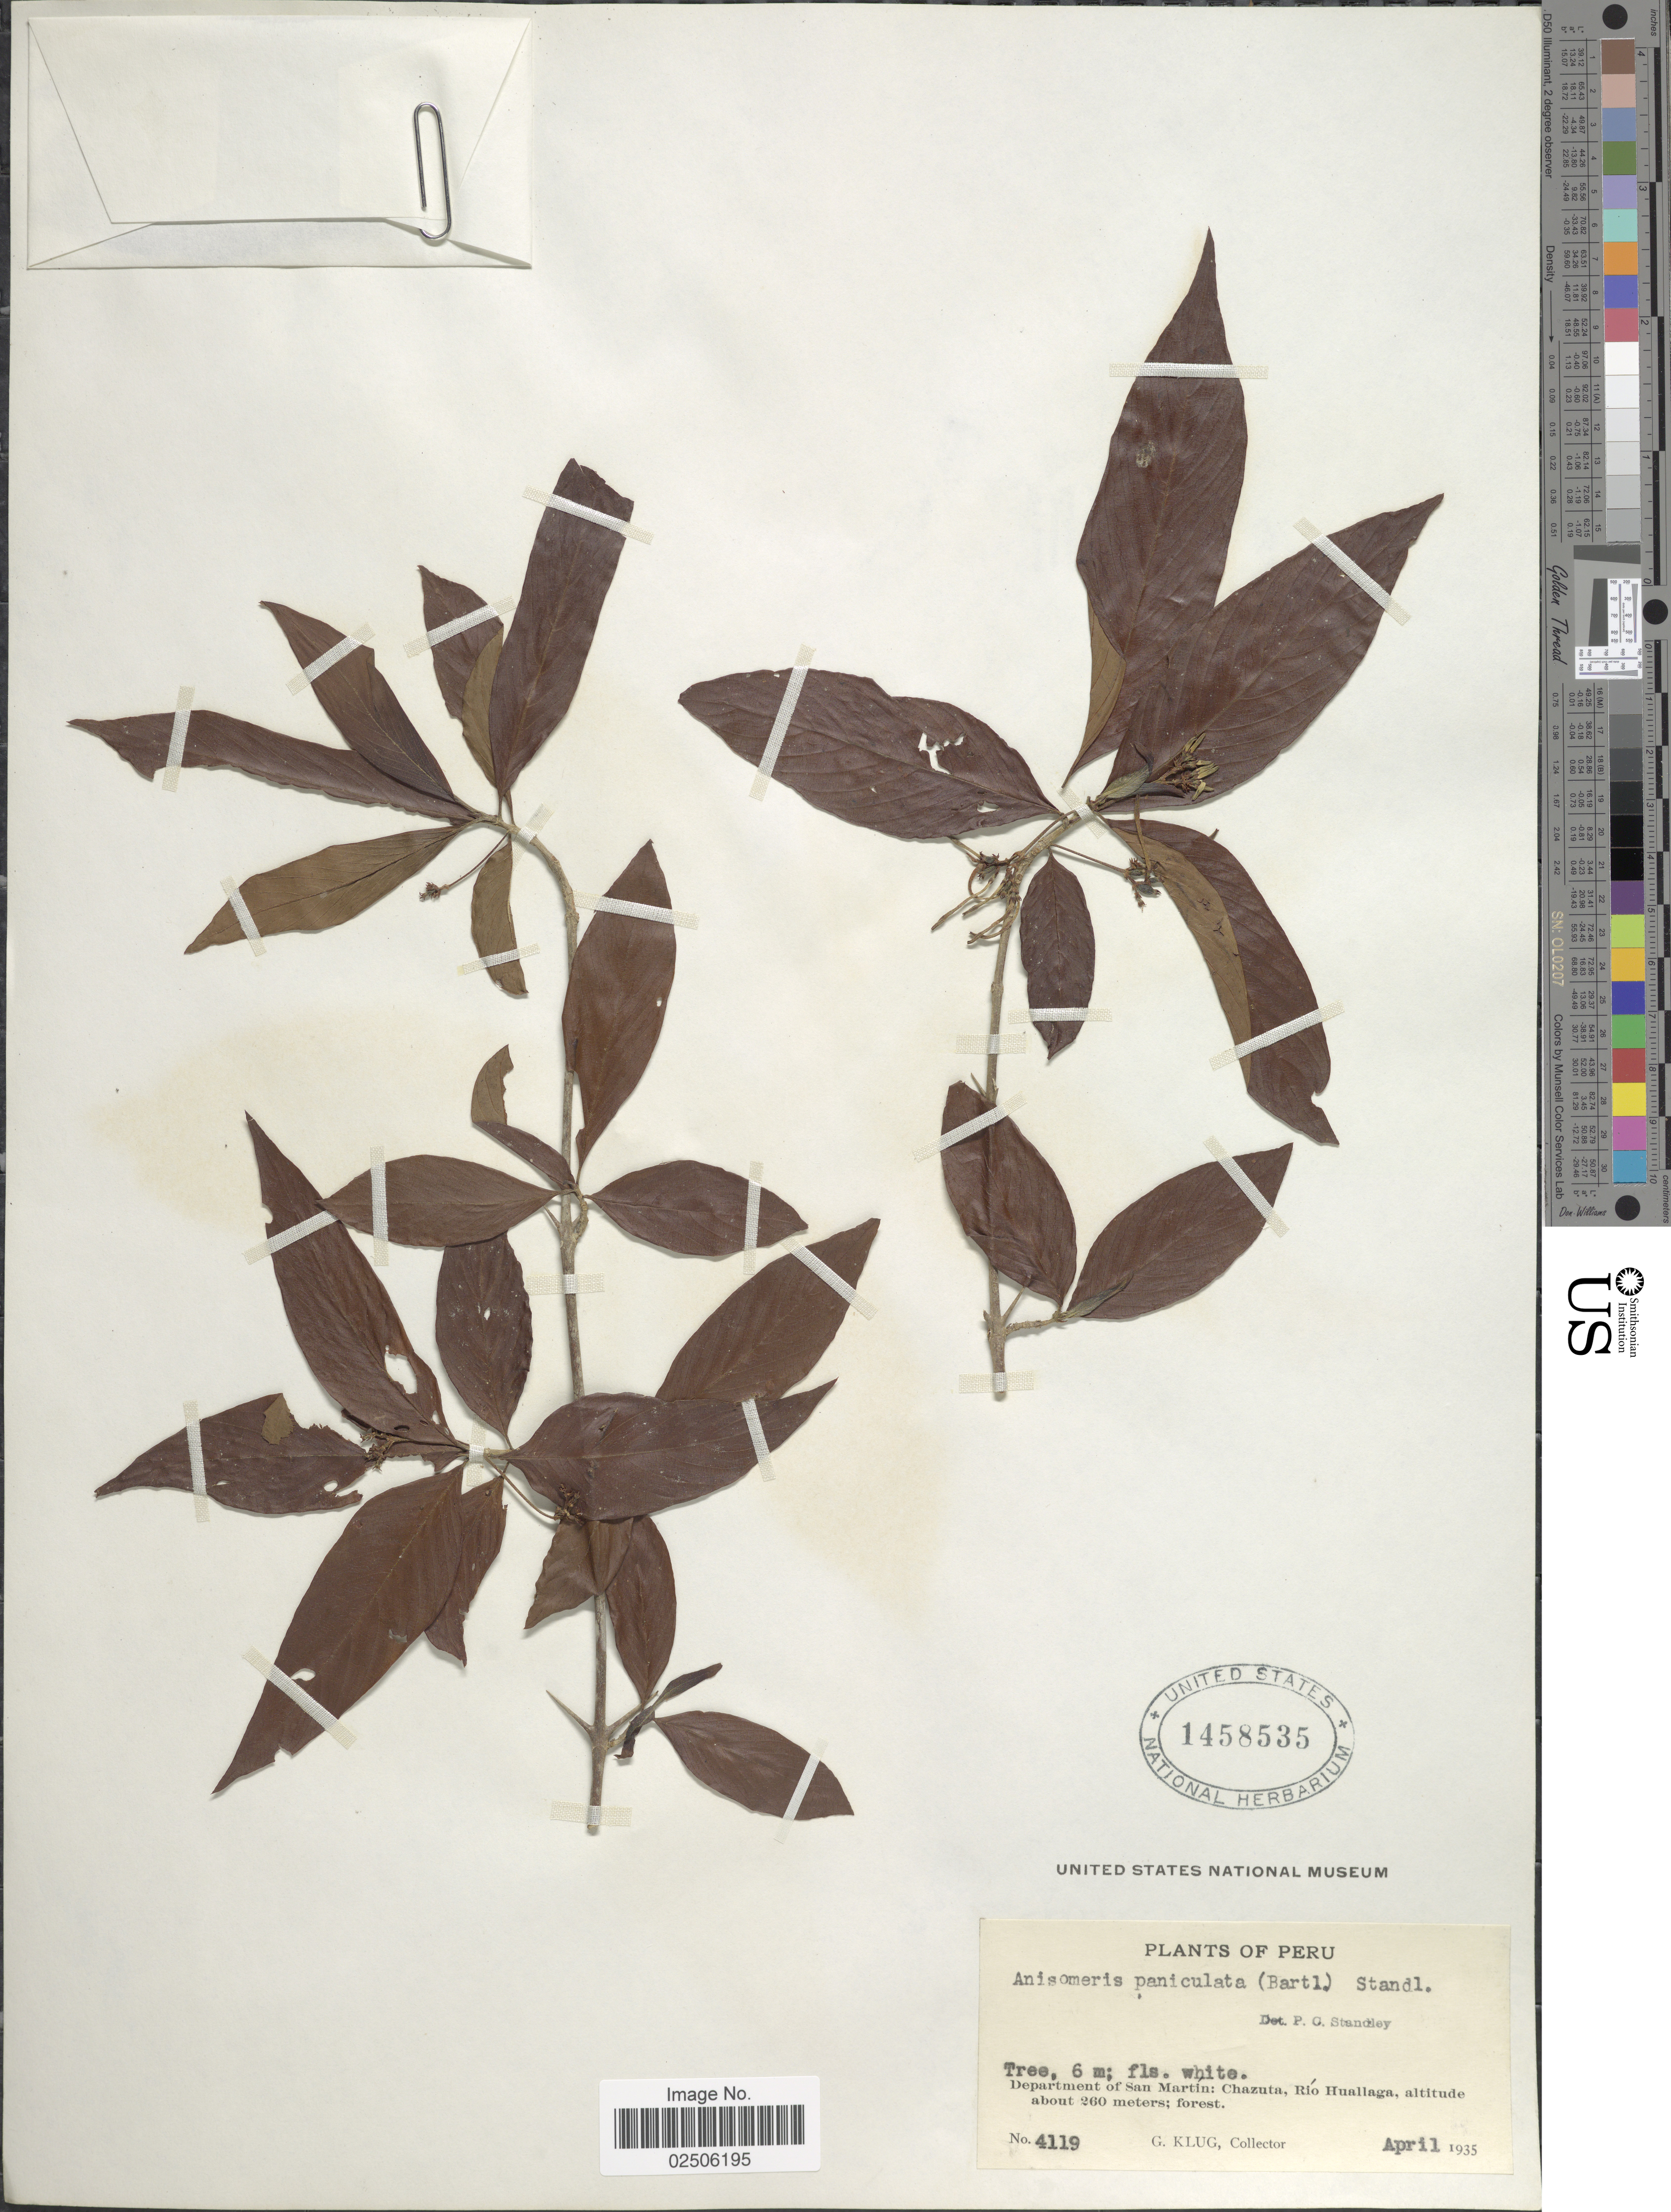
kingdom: Plantae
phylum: Tracheophyta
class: Magnoliopsida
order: Gentianales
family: Rubiaceae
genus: Chomelia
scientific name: Chomelia paniculata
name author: (Bartl. ex DC.) Steyerm.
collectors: G. Klug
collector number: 4119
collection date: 1935-04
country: Peru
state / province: San Martín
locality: Chazuto, Rio Huallaga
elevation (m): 260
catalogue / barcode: US 1458535